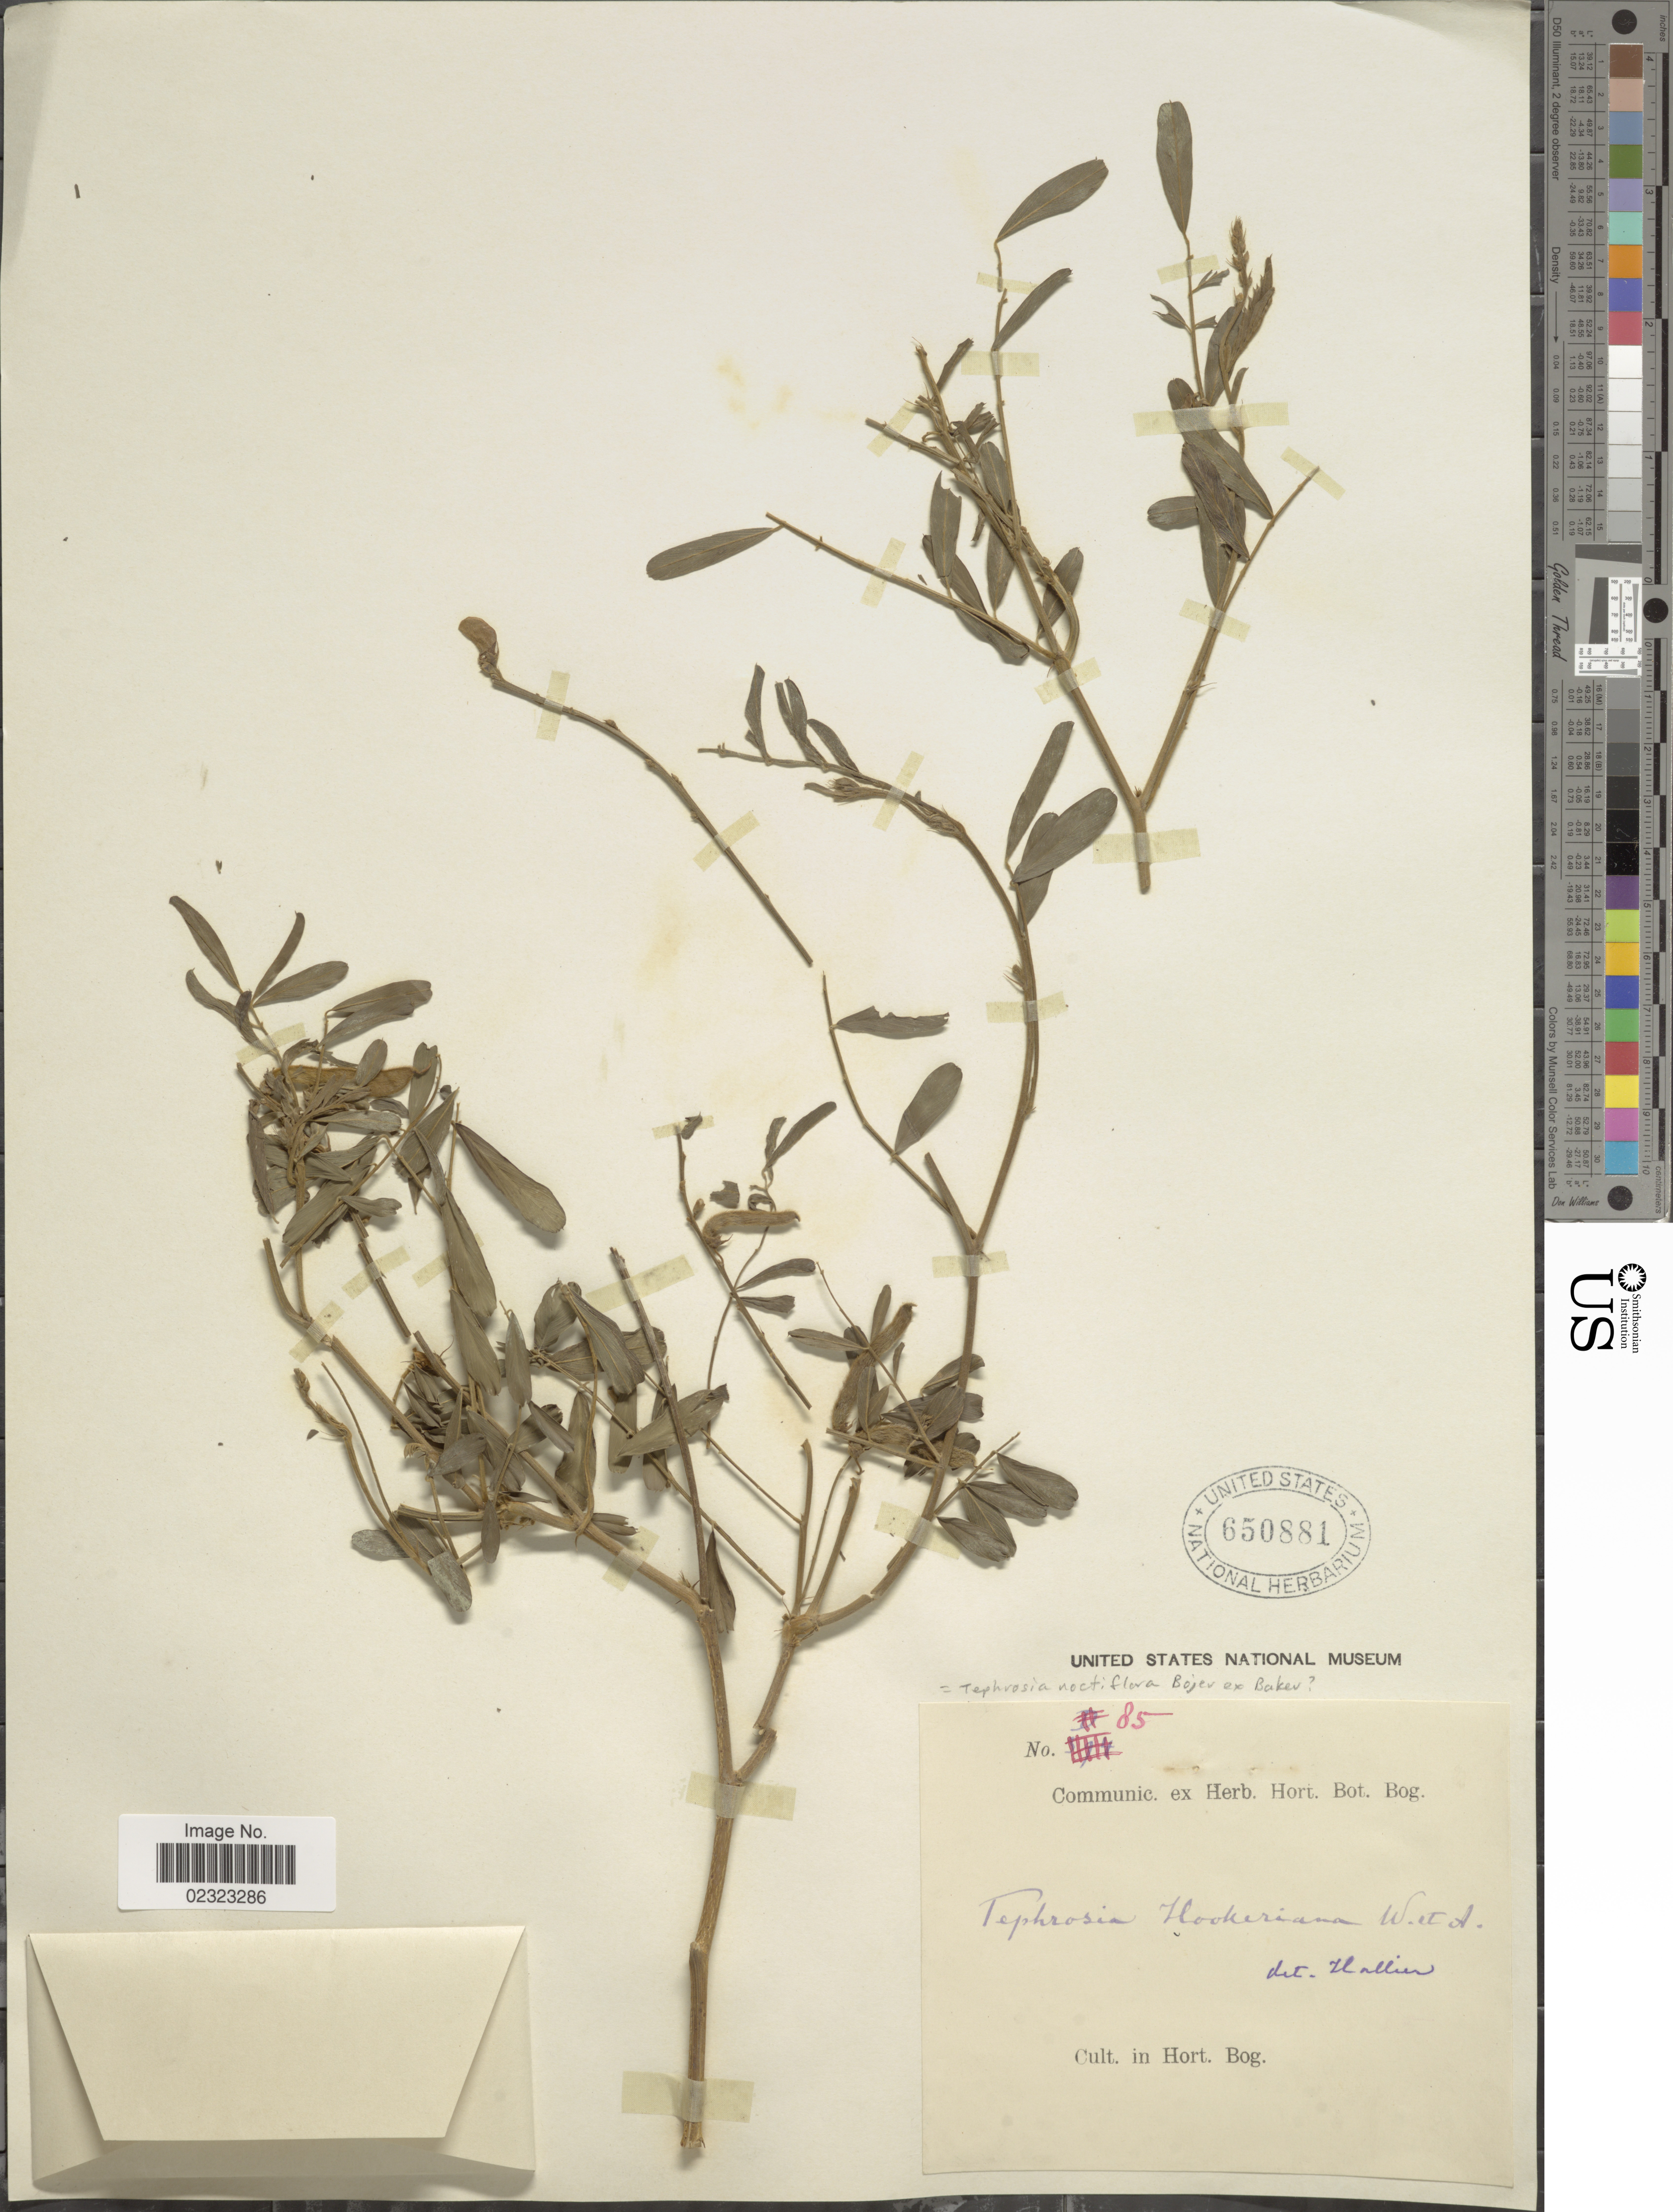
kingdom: Plantae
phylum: Tracheophyta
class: Magnoliopsida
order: Fabales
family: Fabaceae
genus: Tephrosia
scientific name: Tephrosia hookeriana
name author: Wight & Arn.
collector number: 85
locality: Cult. in Hort. Bog.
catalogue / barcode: US 650881